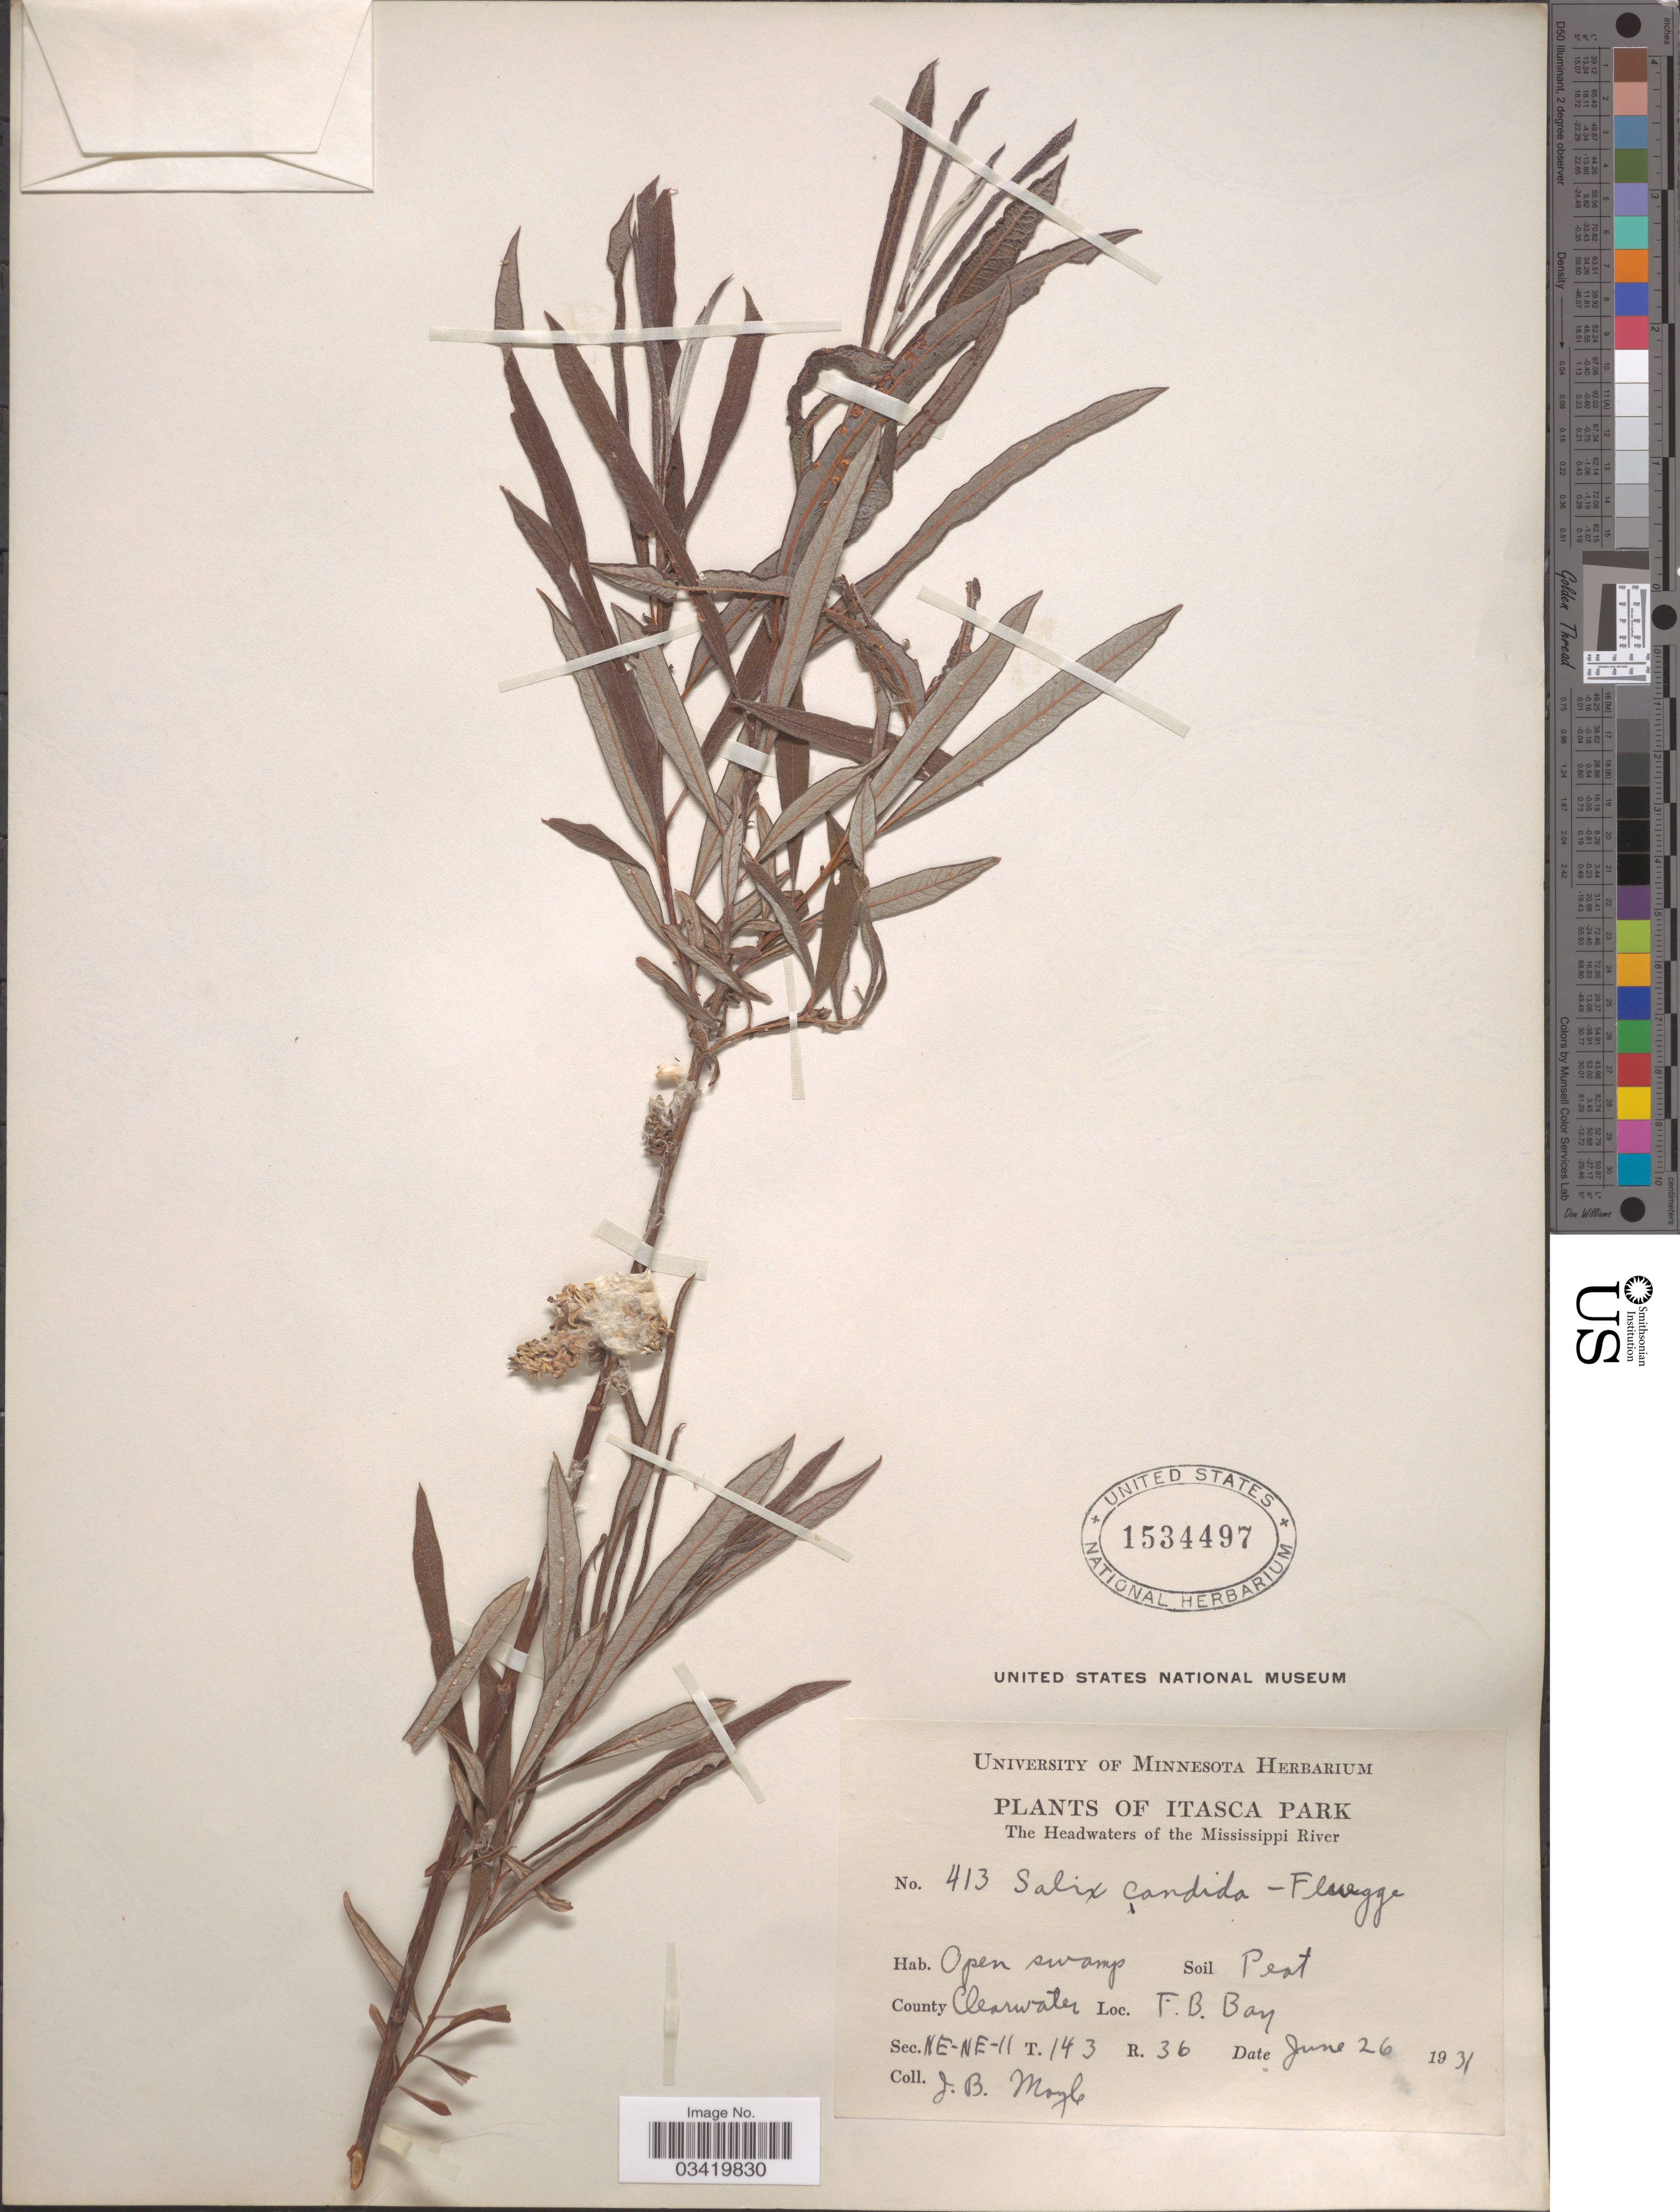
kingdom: Plantae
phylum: Tracheophyta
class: Magnoliopsida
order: Malpighiales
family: Salicaceae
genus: Salix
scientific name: Salix candida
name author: Flüggé ex Willd.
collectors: J. Moyle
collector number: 413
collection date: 1931-06-26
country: United States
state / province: Minnesota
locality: The Itasca Park. The Headwaters of the Mississippi River. Open swamp. County Clearwater. F. B. Bay. Sec. NE-NE-11 T.143 R.36.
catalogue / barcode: US 1534497